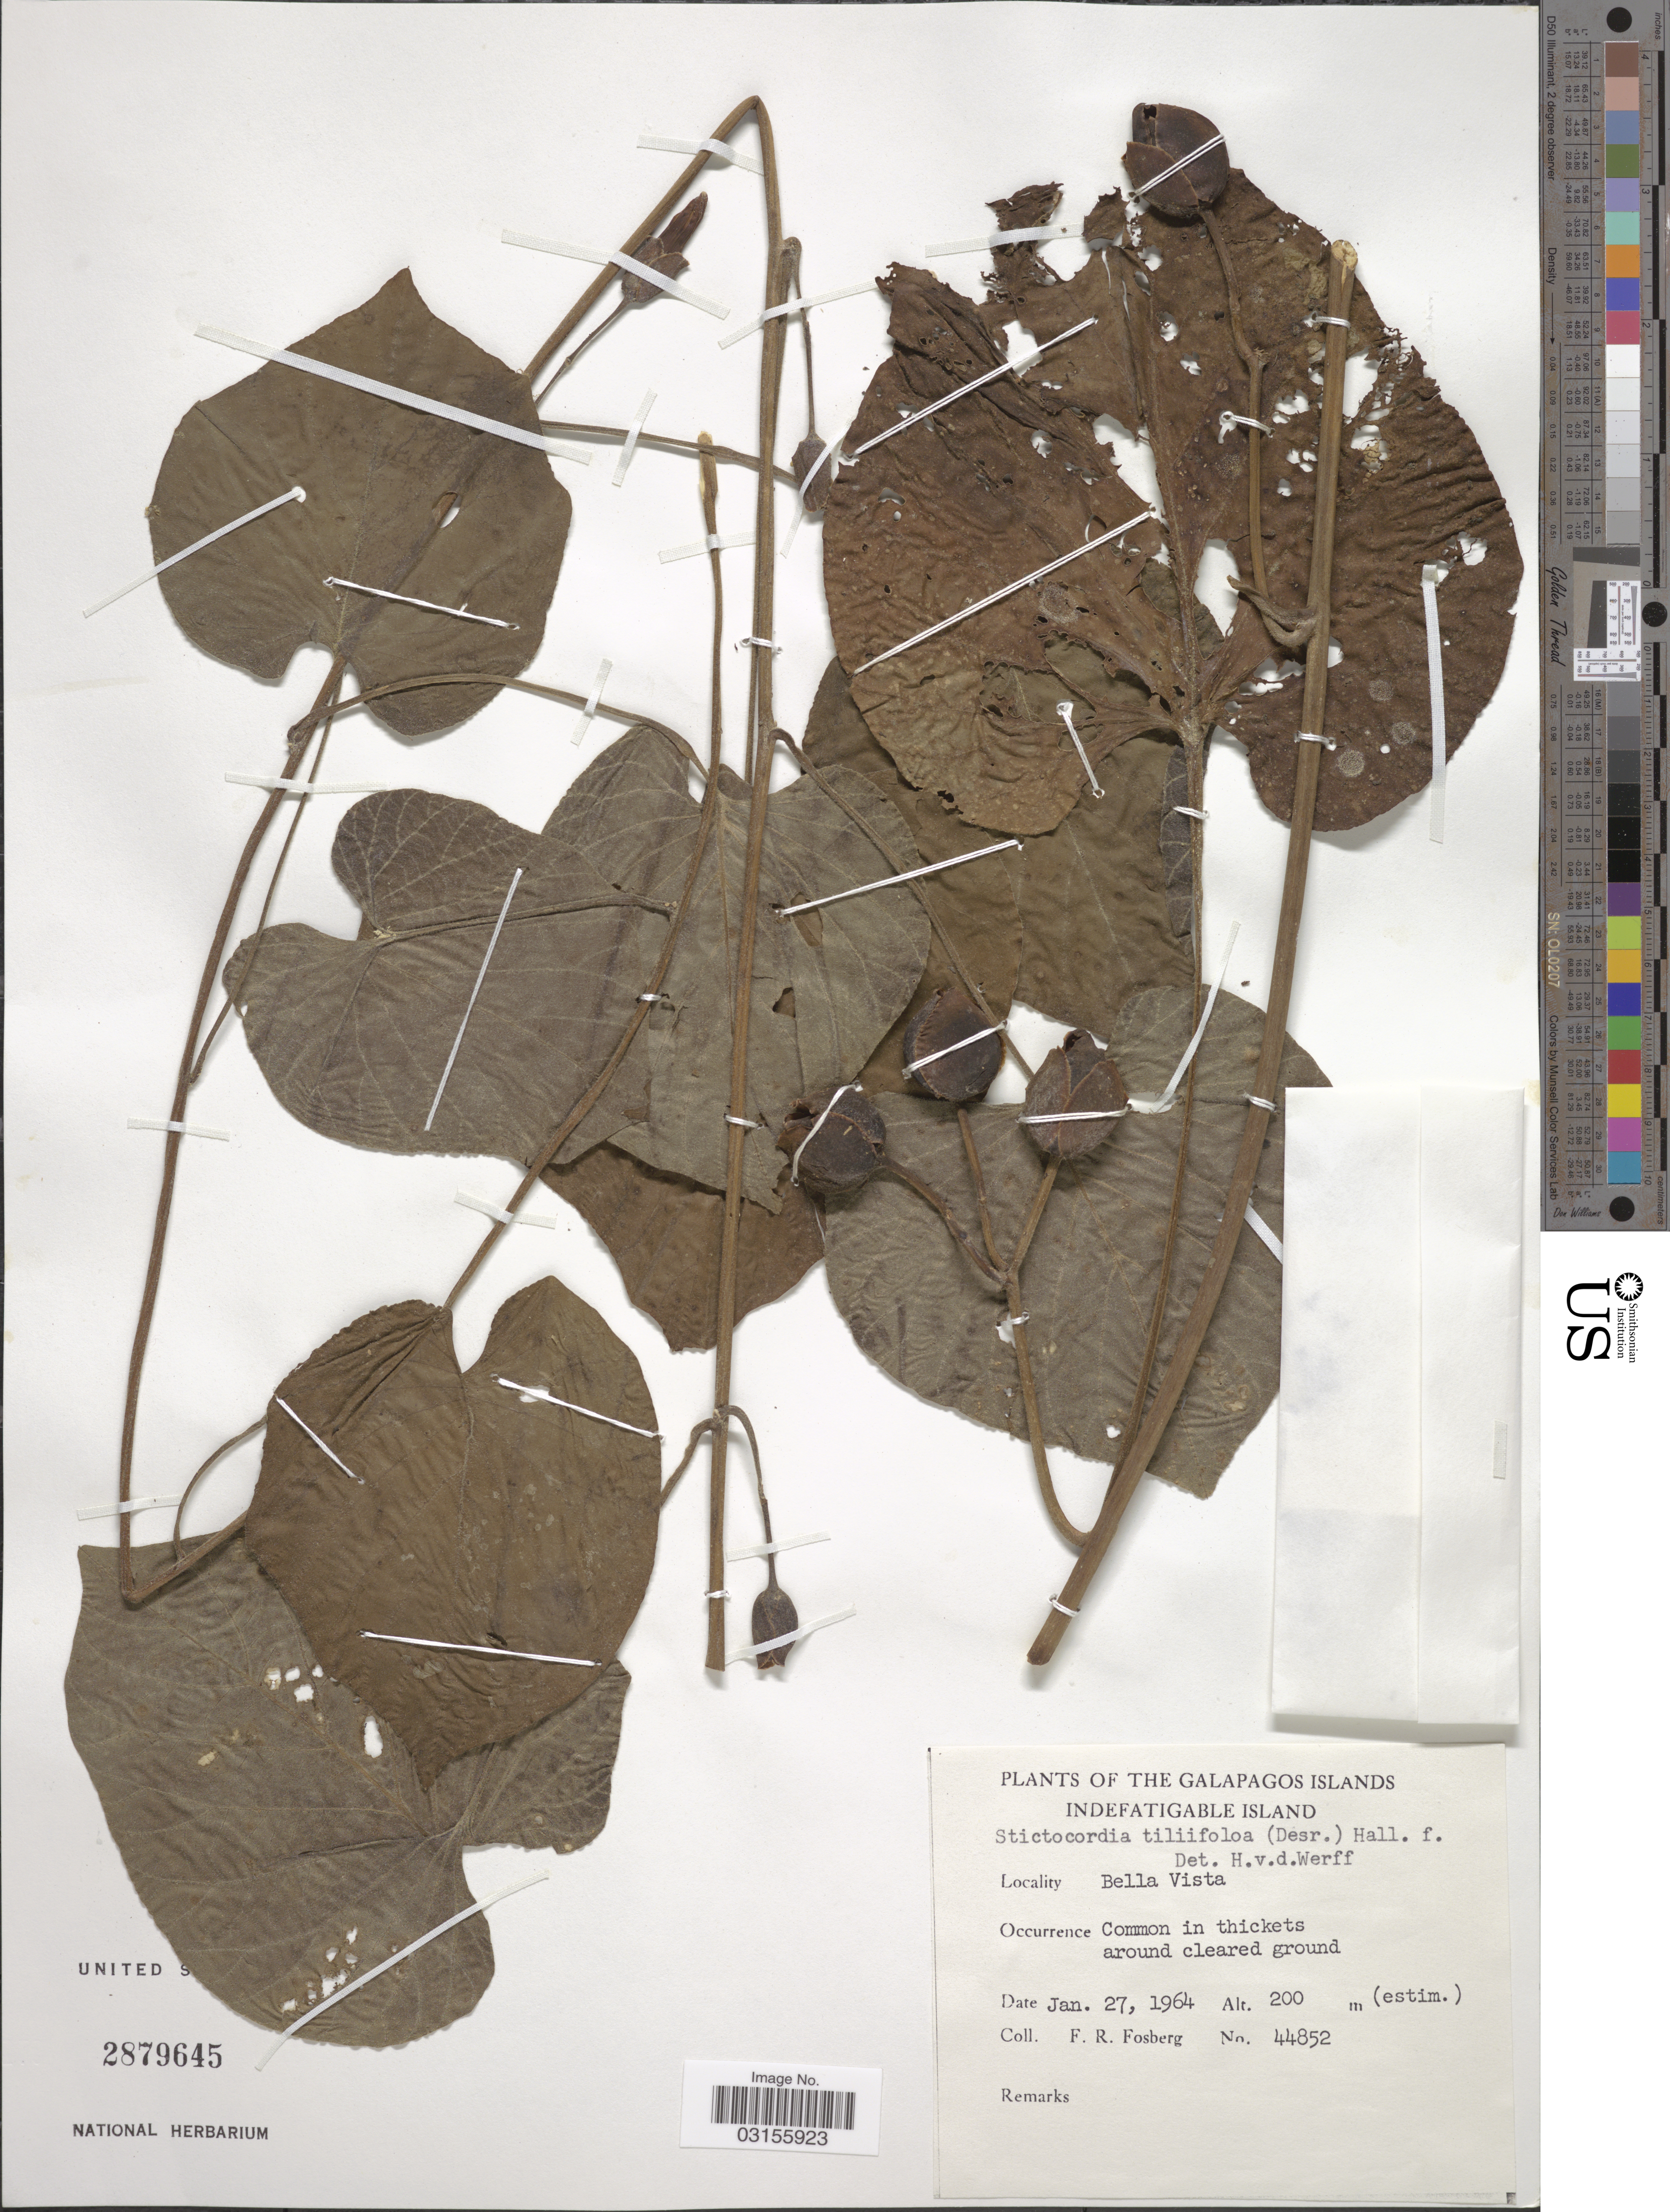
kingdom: Plantae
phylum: Tracheophyta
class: Magnoliopsida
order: Solanales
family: Convolvulaceae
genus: Stictocardia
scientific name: Stictocardia tiliifolia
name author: (Desr.) Hallier f.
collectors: F. R. Fosberg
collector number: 44852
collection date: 1964-01-27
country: Ecuador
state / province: Colón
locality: Galapagos Islands. Indefatigable Island. Bella Vista.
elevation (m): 200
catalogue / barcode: US 2879645